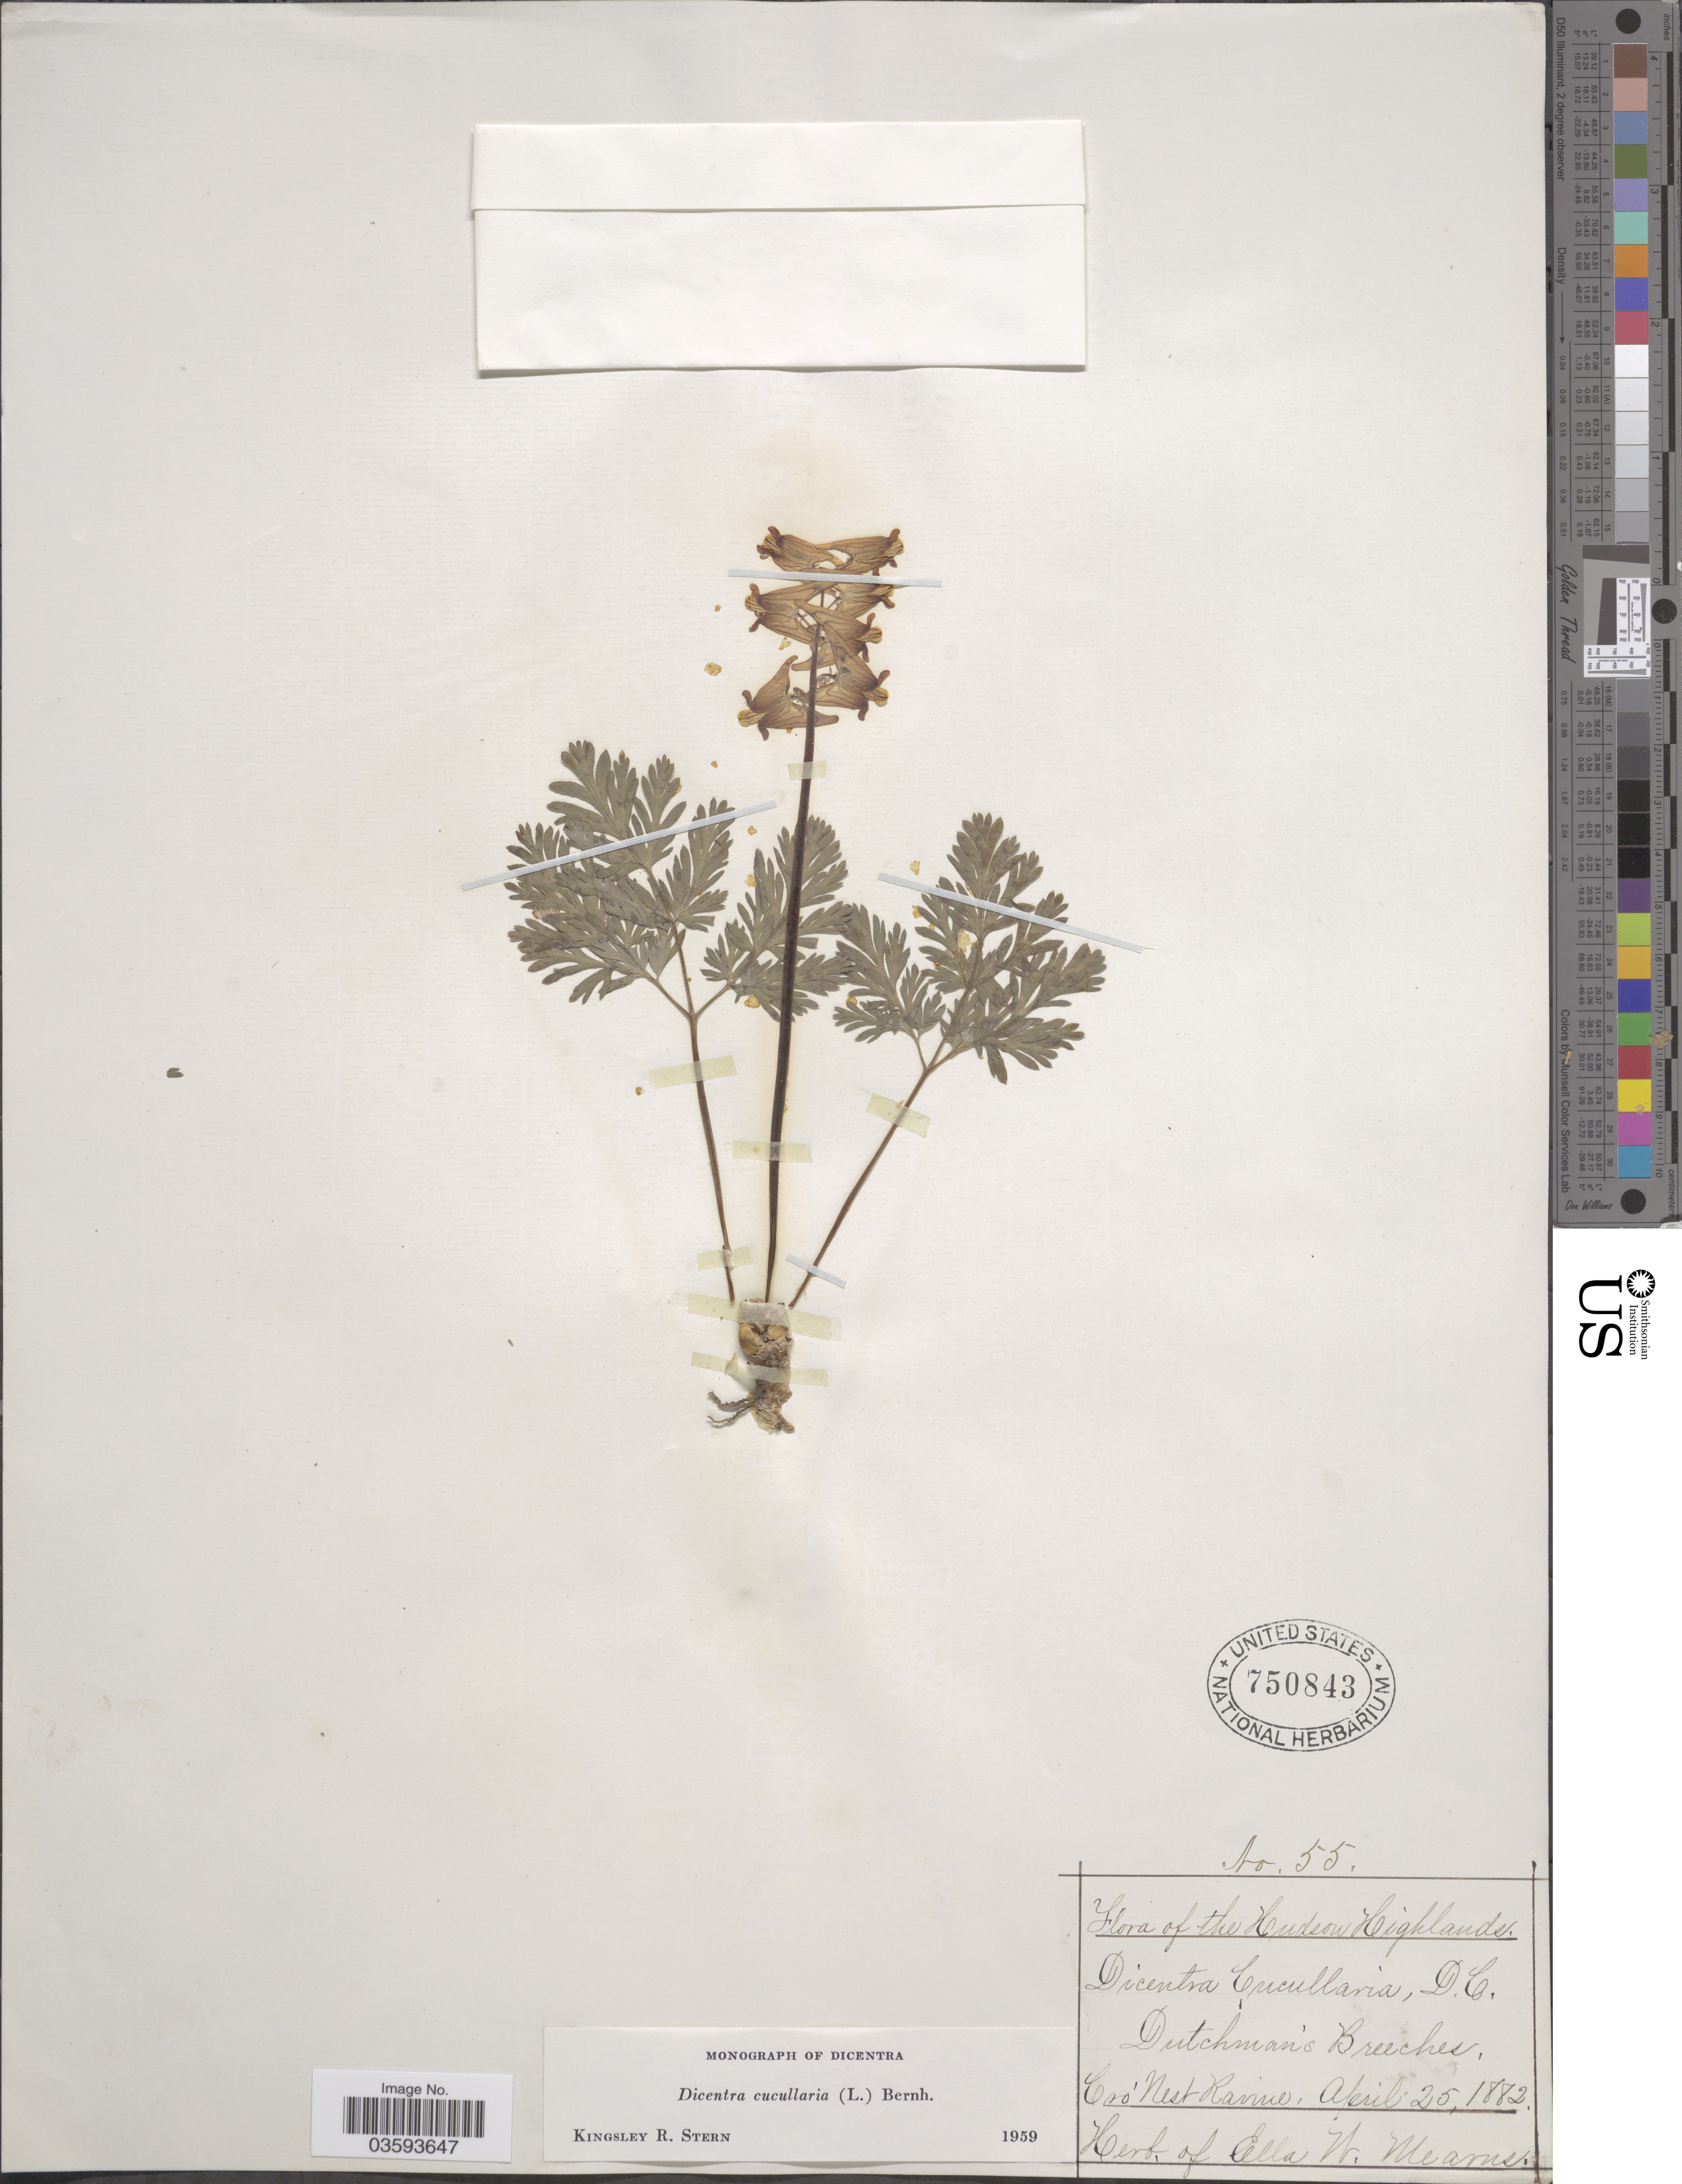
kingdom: Plantae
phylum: Tracheophyta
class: Magnoliopsida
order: Ranunculales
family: Papaveraceae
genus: Dicentra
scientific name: Dicentra cucullaria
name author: (L.) Bernh.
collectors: ex herb. Ella W. Mearns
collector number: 55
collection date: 1882-04-25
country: United States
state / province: New York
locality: Hudson Highlands. Cro' Nest Ravine.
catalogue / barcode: US 750843